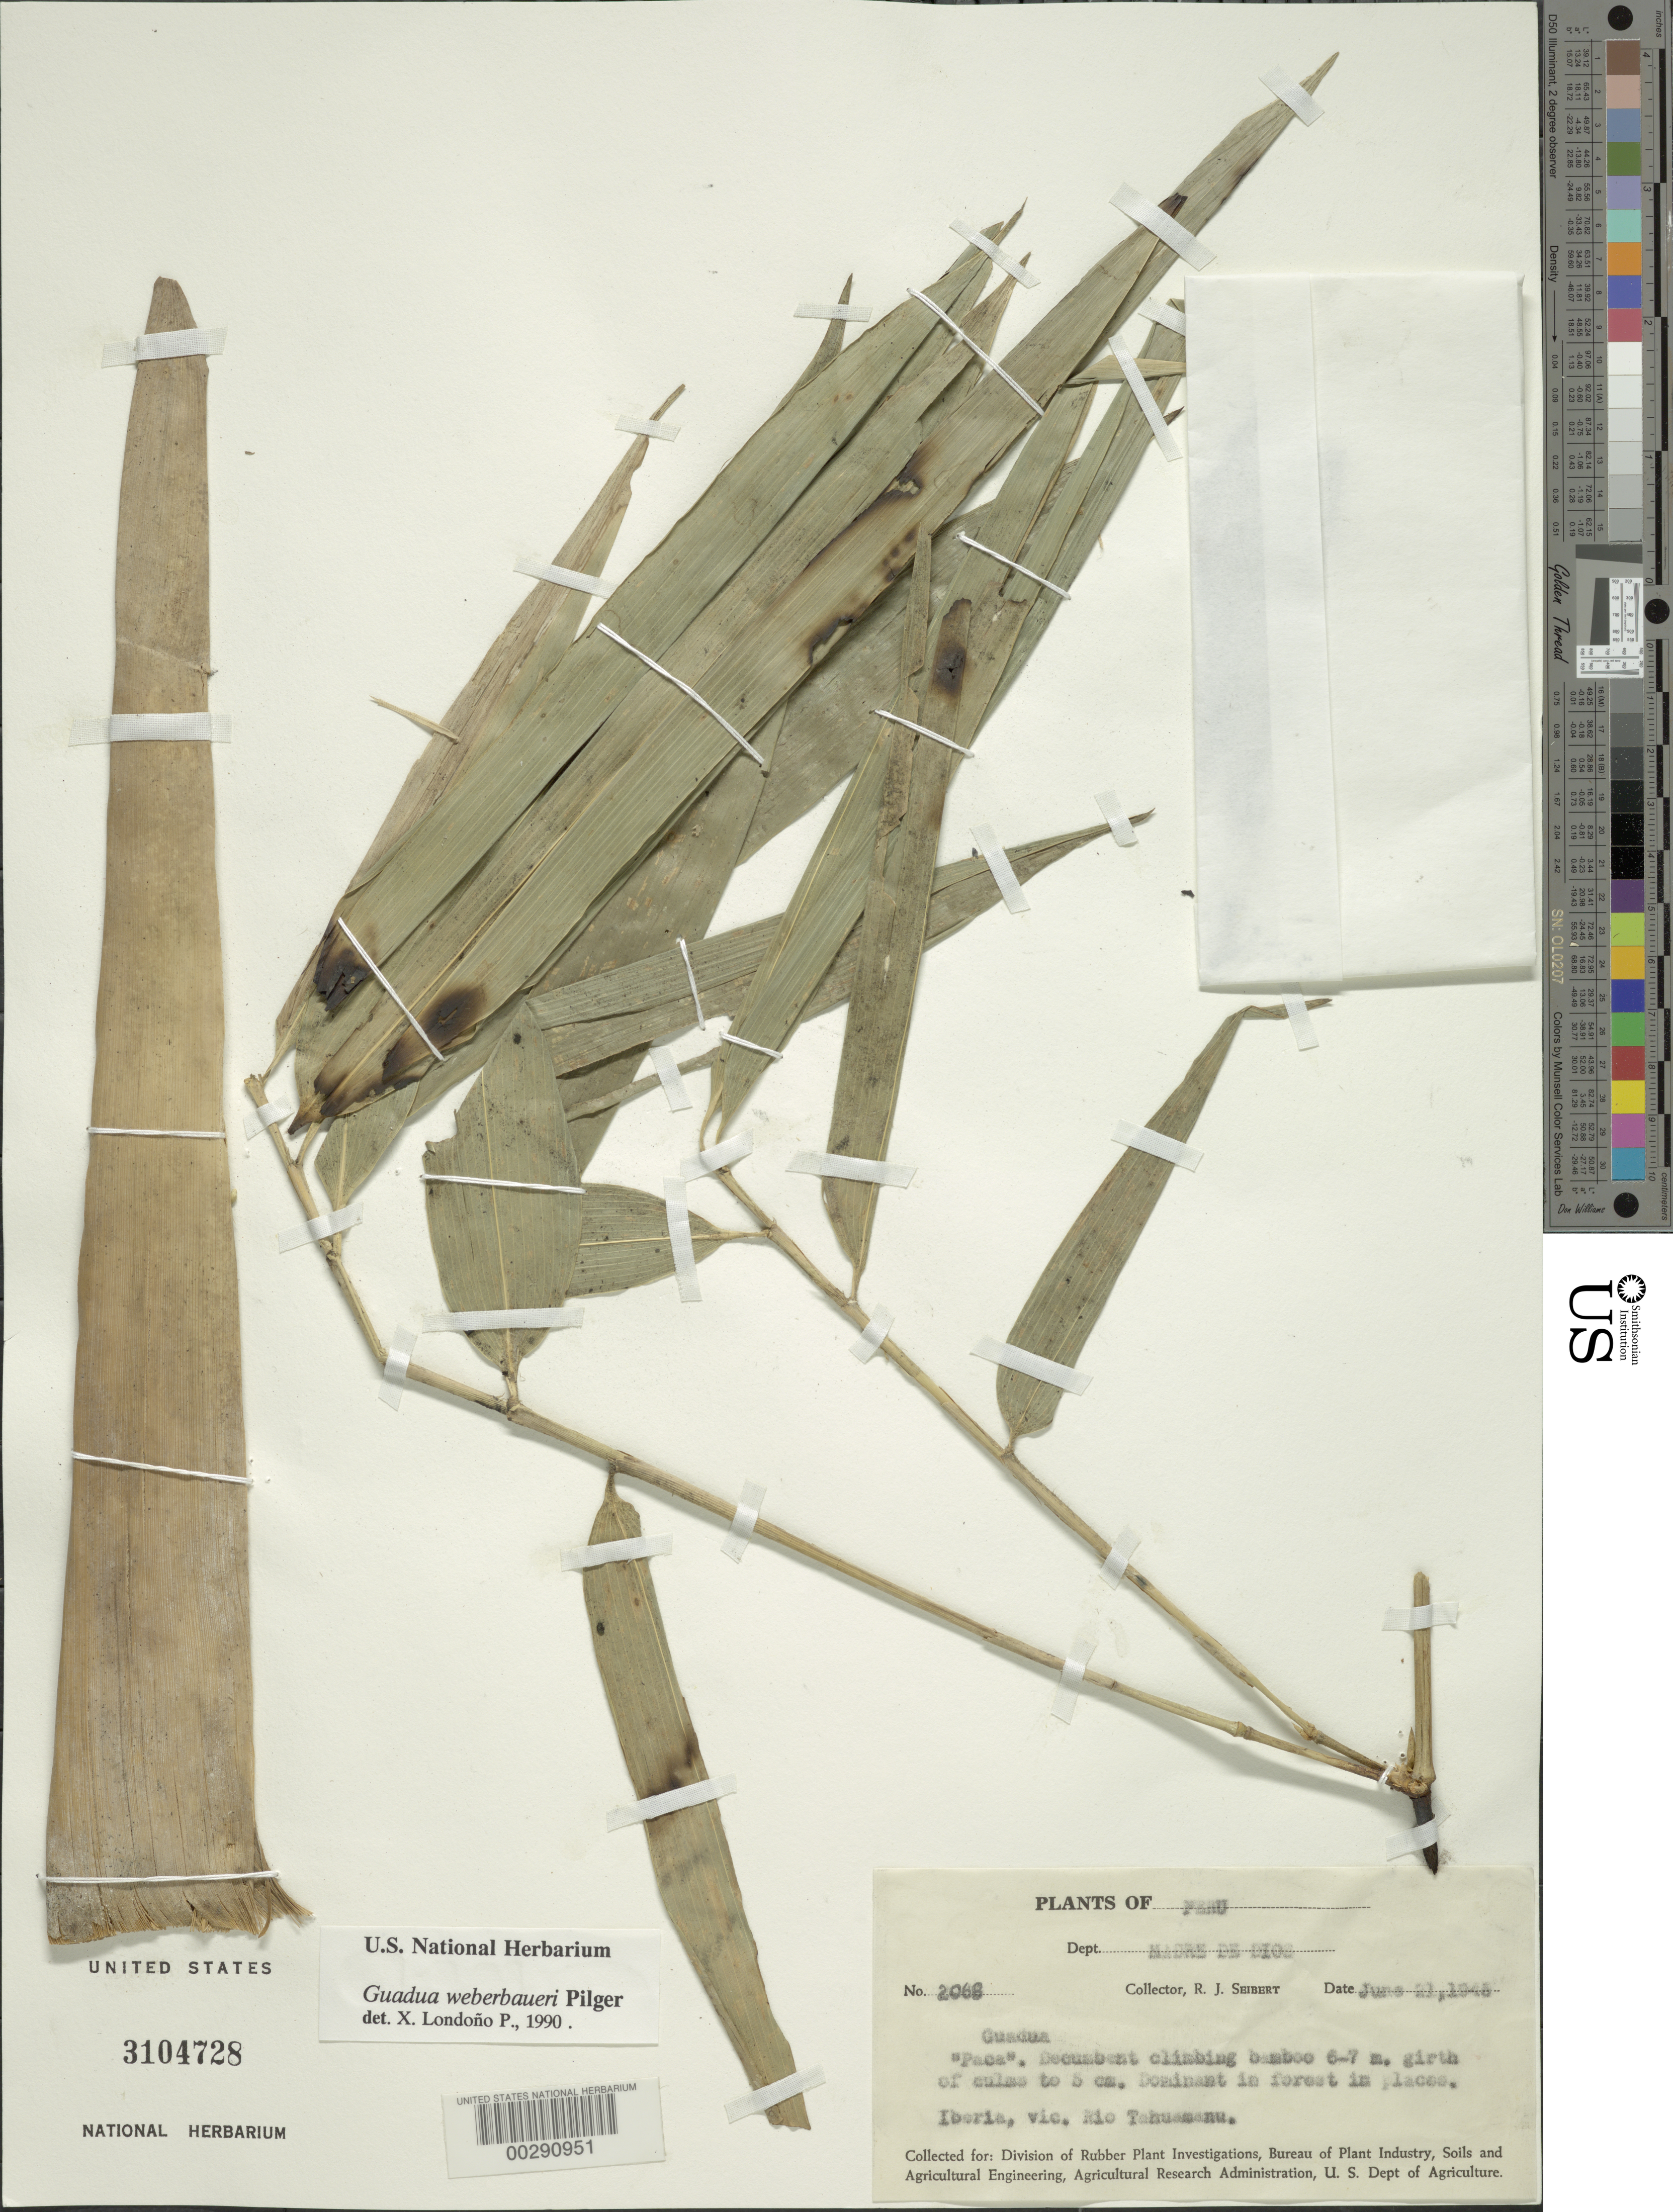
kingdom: Plantae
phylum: Tracheophyta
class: Liliopsida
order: Poales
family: Poaceae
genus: Guadua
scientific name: Guadua weberbaueri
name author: Pilg.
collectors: R. J. Seibert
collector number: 2068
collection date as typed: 21 Jun 1945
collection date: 1945-06-21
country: Peru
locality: Iberia, vicinity of Río Tahuamanu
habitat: Forest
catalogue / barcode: US 3104728